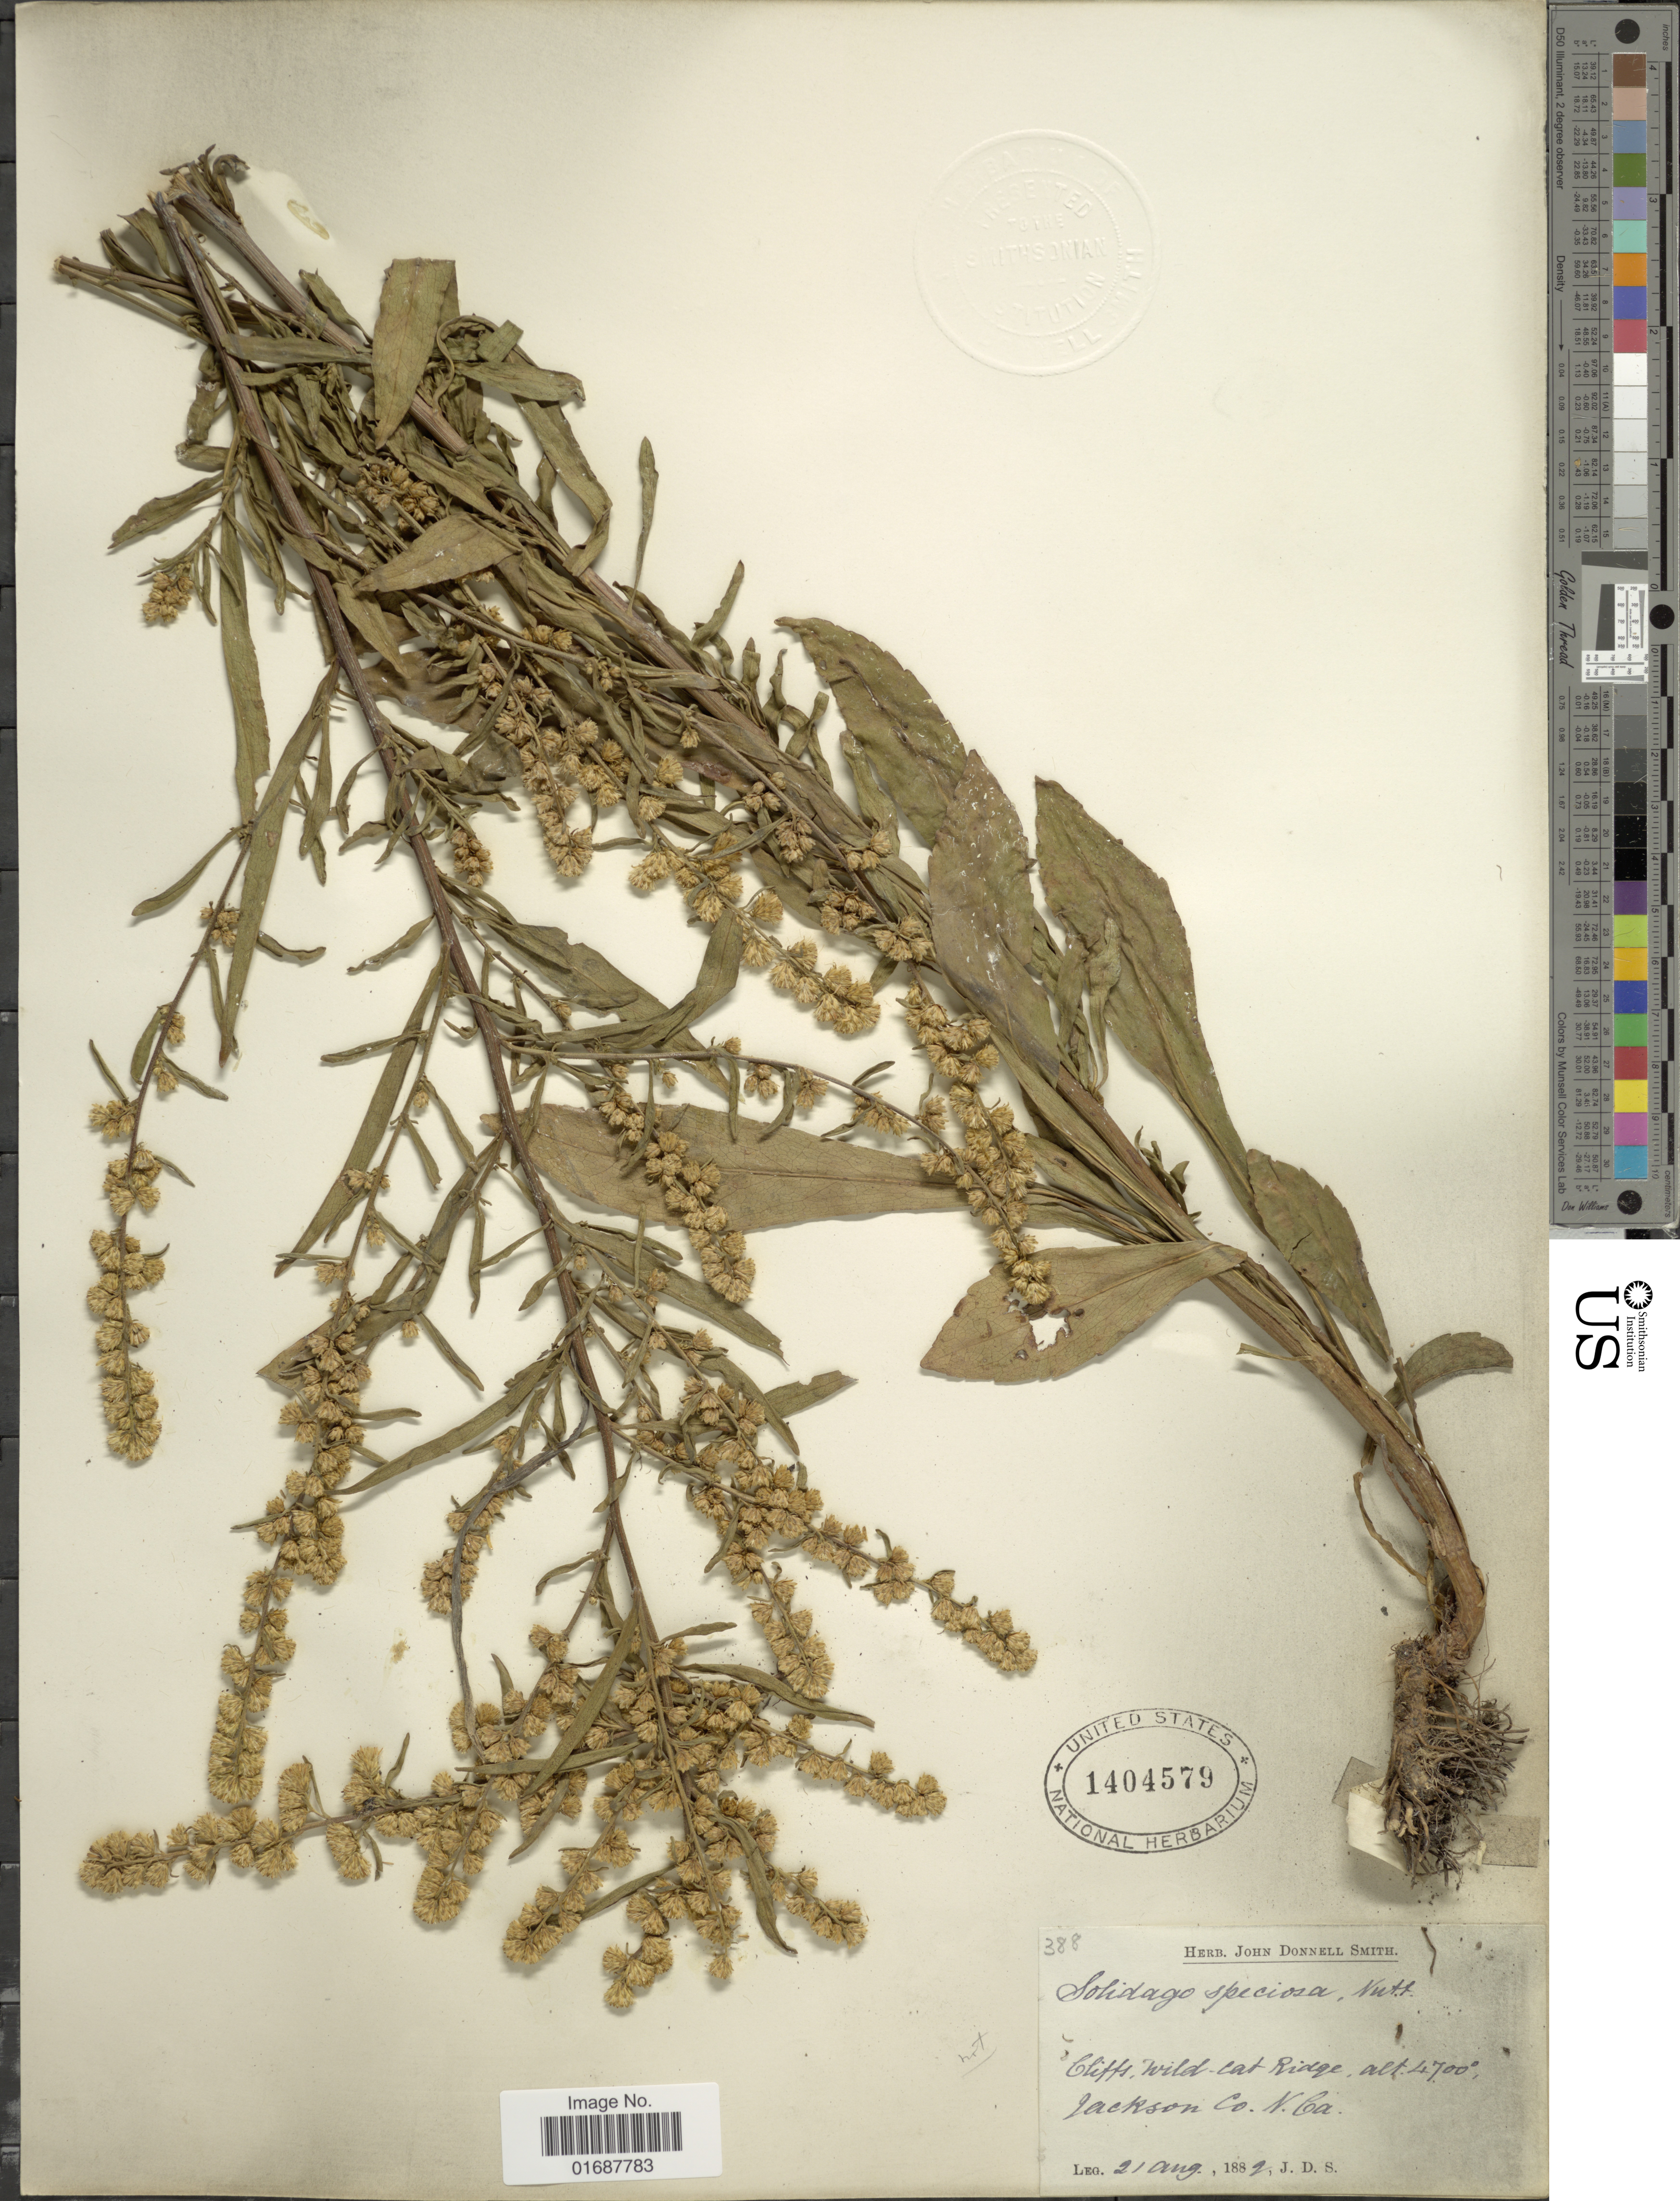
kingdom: Plantae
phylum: Tracheophyta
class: Magnoliopsida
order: Asterales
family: Asteraceae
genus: Solidago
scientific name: Solidago juncea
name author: Aiton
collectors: J. Donnell Smith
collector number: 388?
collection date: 1882-08-21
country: United States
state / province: North Carolina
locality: Cliifs. Wild. Cat. Ridge. Jackson Co.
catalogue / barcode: US 1404579